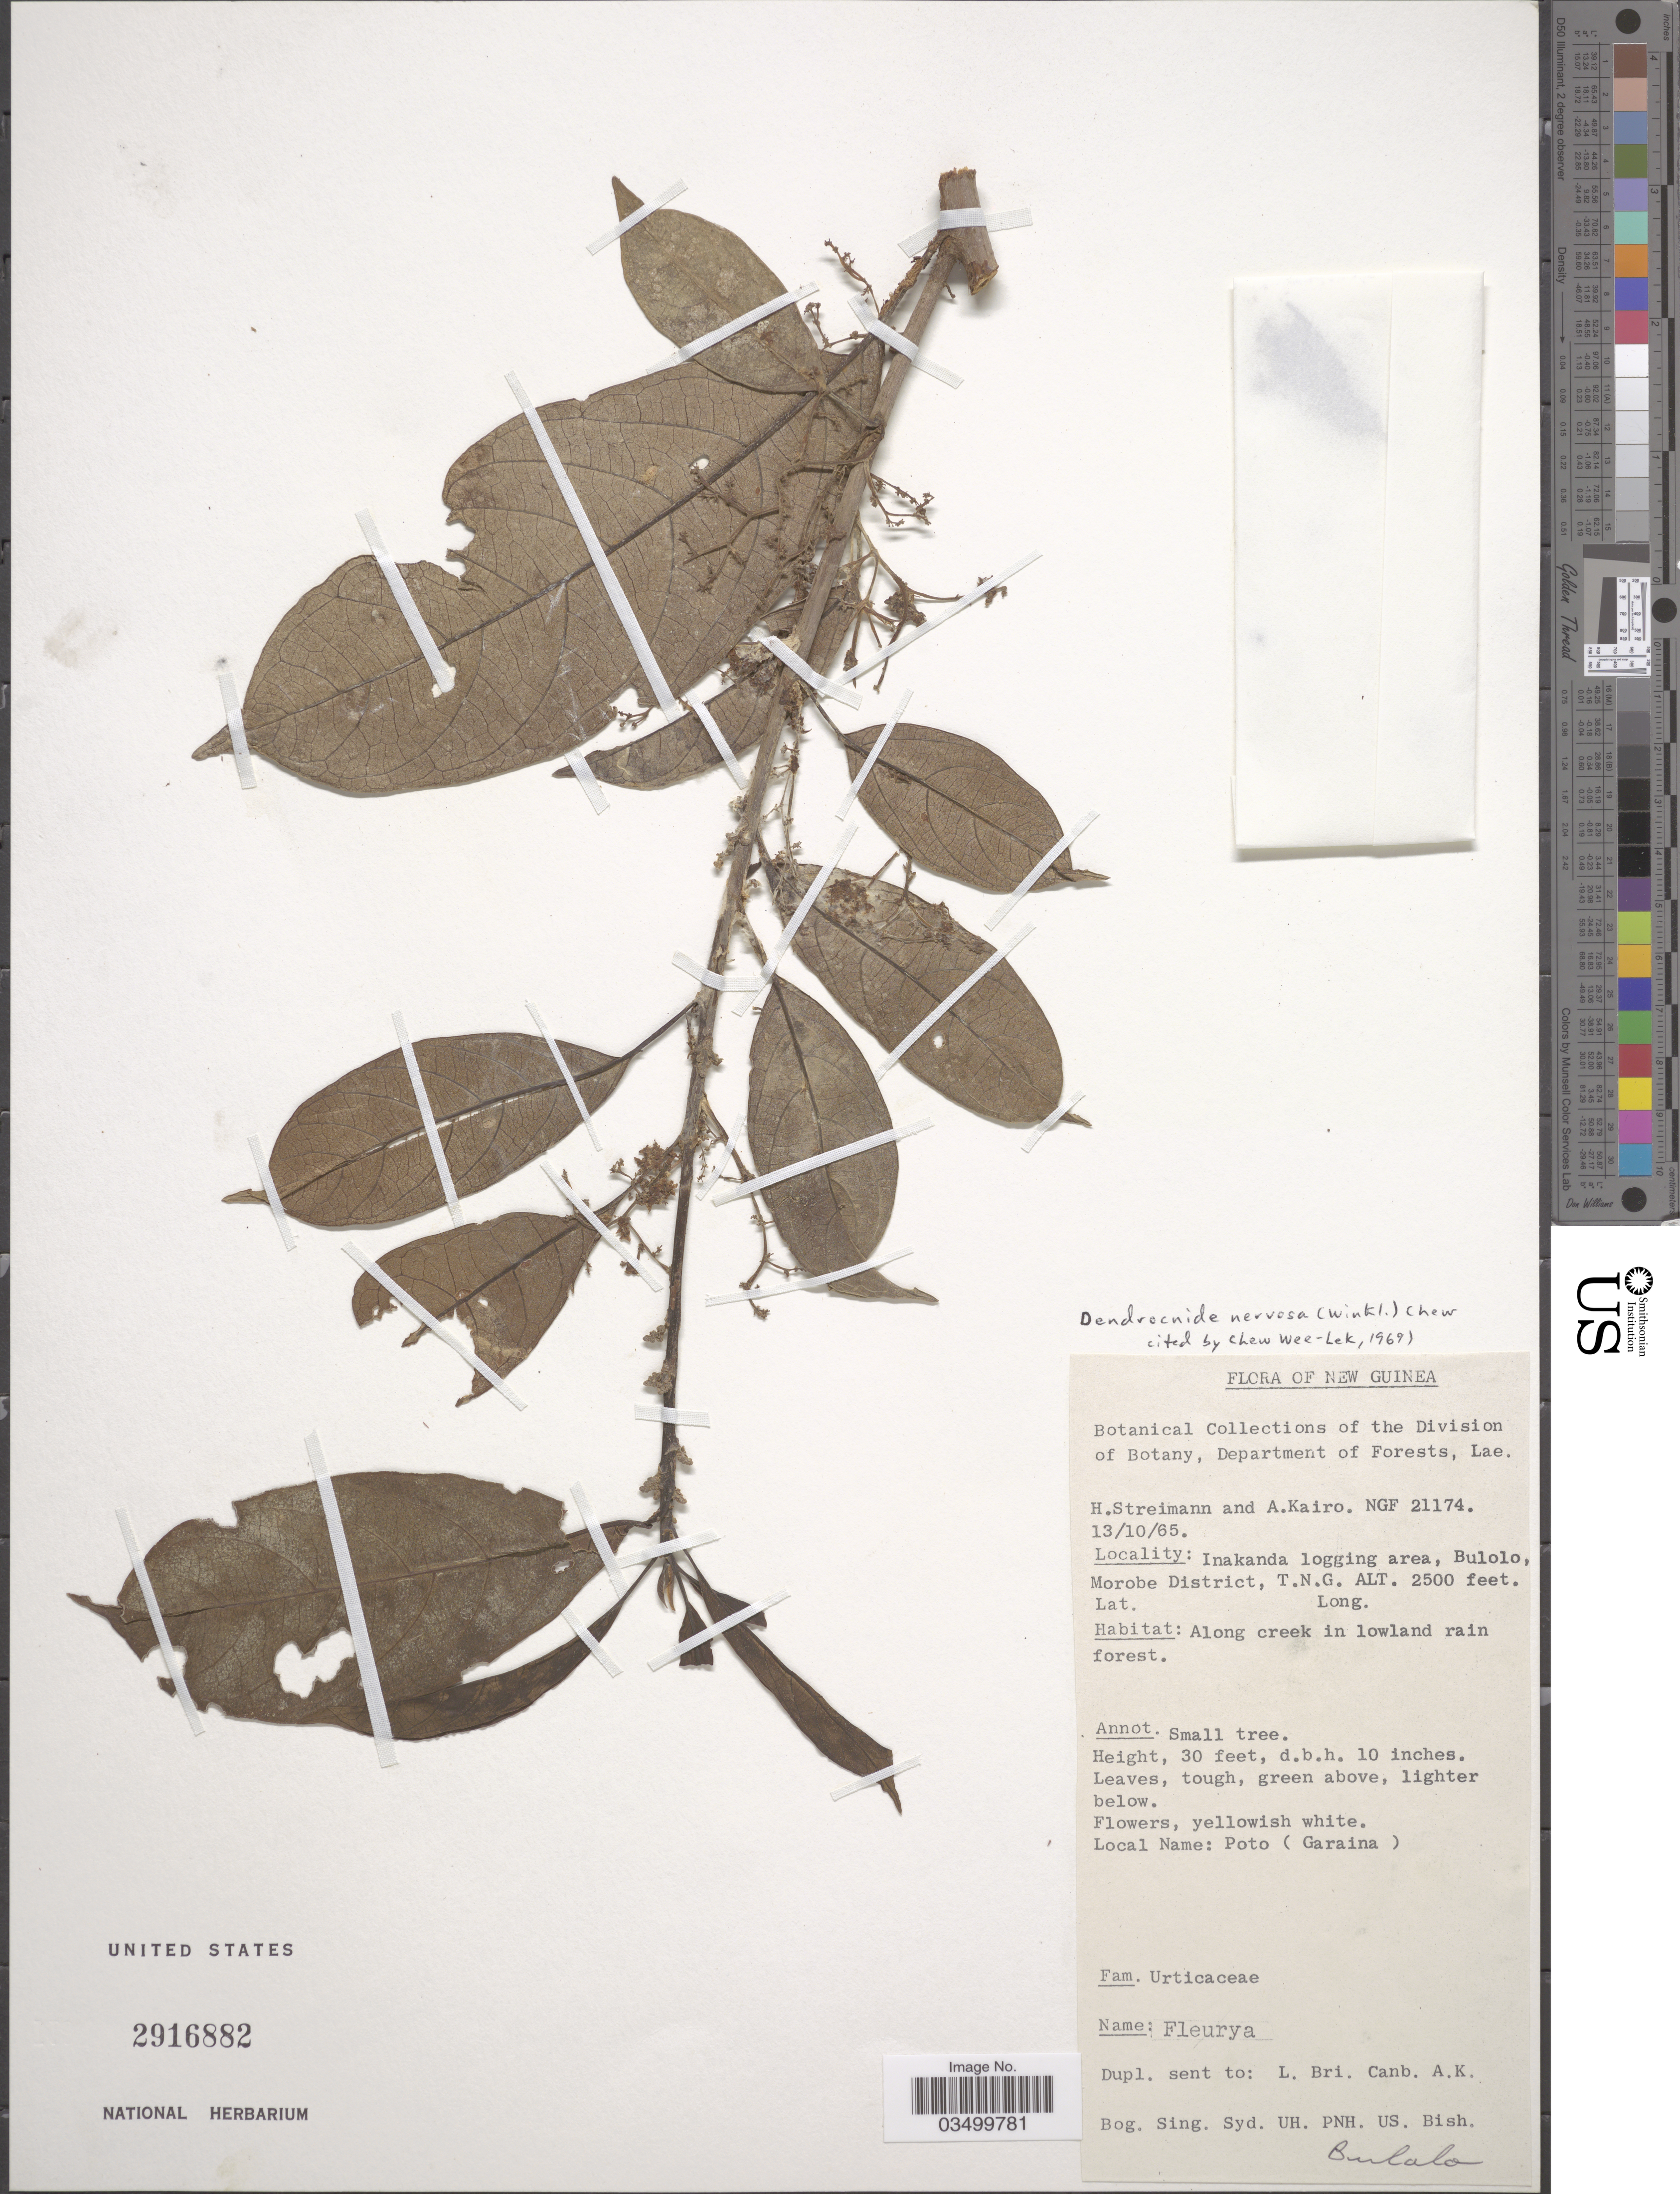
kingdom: Plantae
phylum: Tracheophyta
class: Magnoliopsida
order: Rosales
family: Urticaceae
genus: Dendrocnide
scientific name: Dendrocnide nervosa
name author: Chew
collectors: H. Streimann & A. Kairo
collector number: NGF 21174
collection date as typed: Transcribed d/m/y: 13/10/65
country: Papua New Guinea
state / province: Morobe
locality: New Guinea. Inakanda logging area, Bulolo, Morobe District, T.N.G.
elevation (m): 762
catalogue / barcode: US 2916882